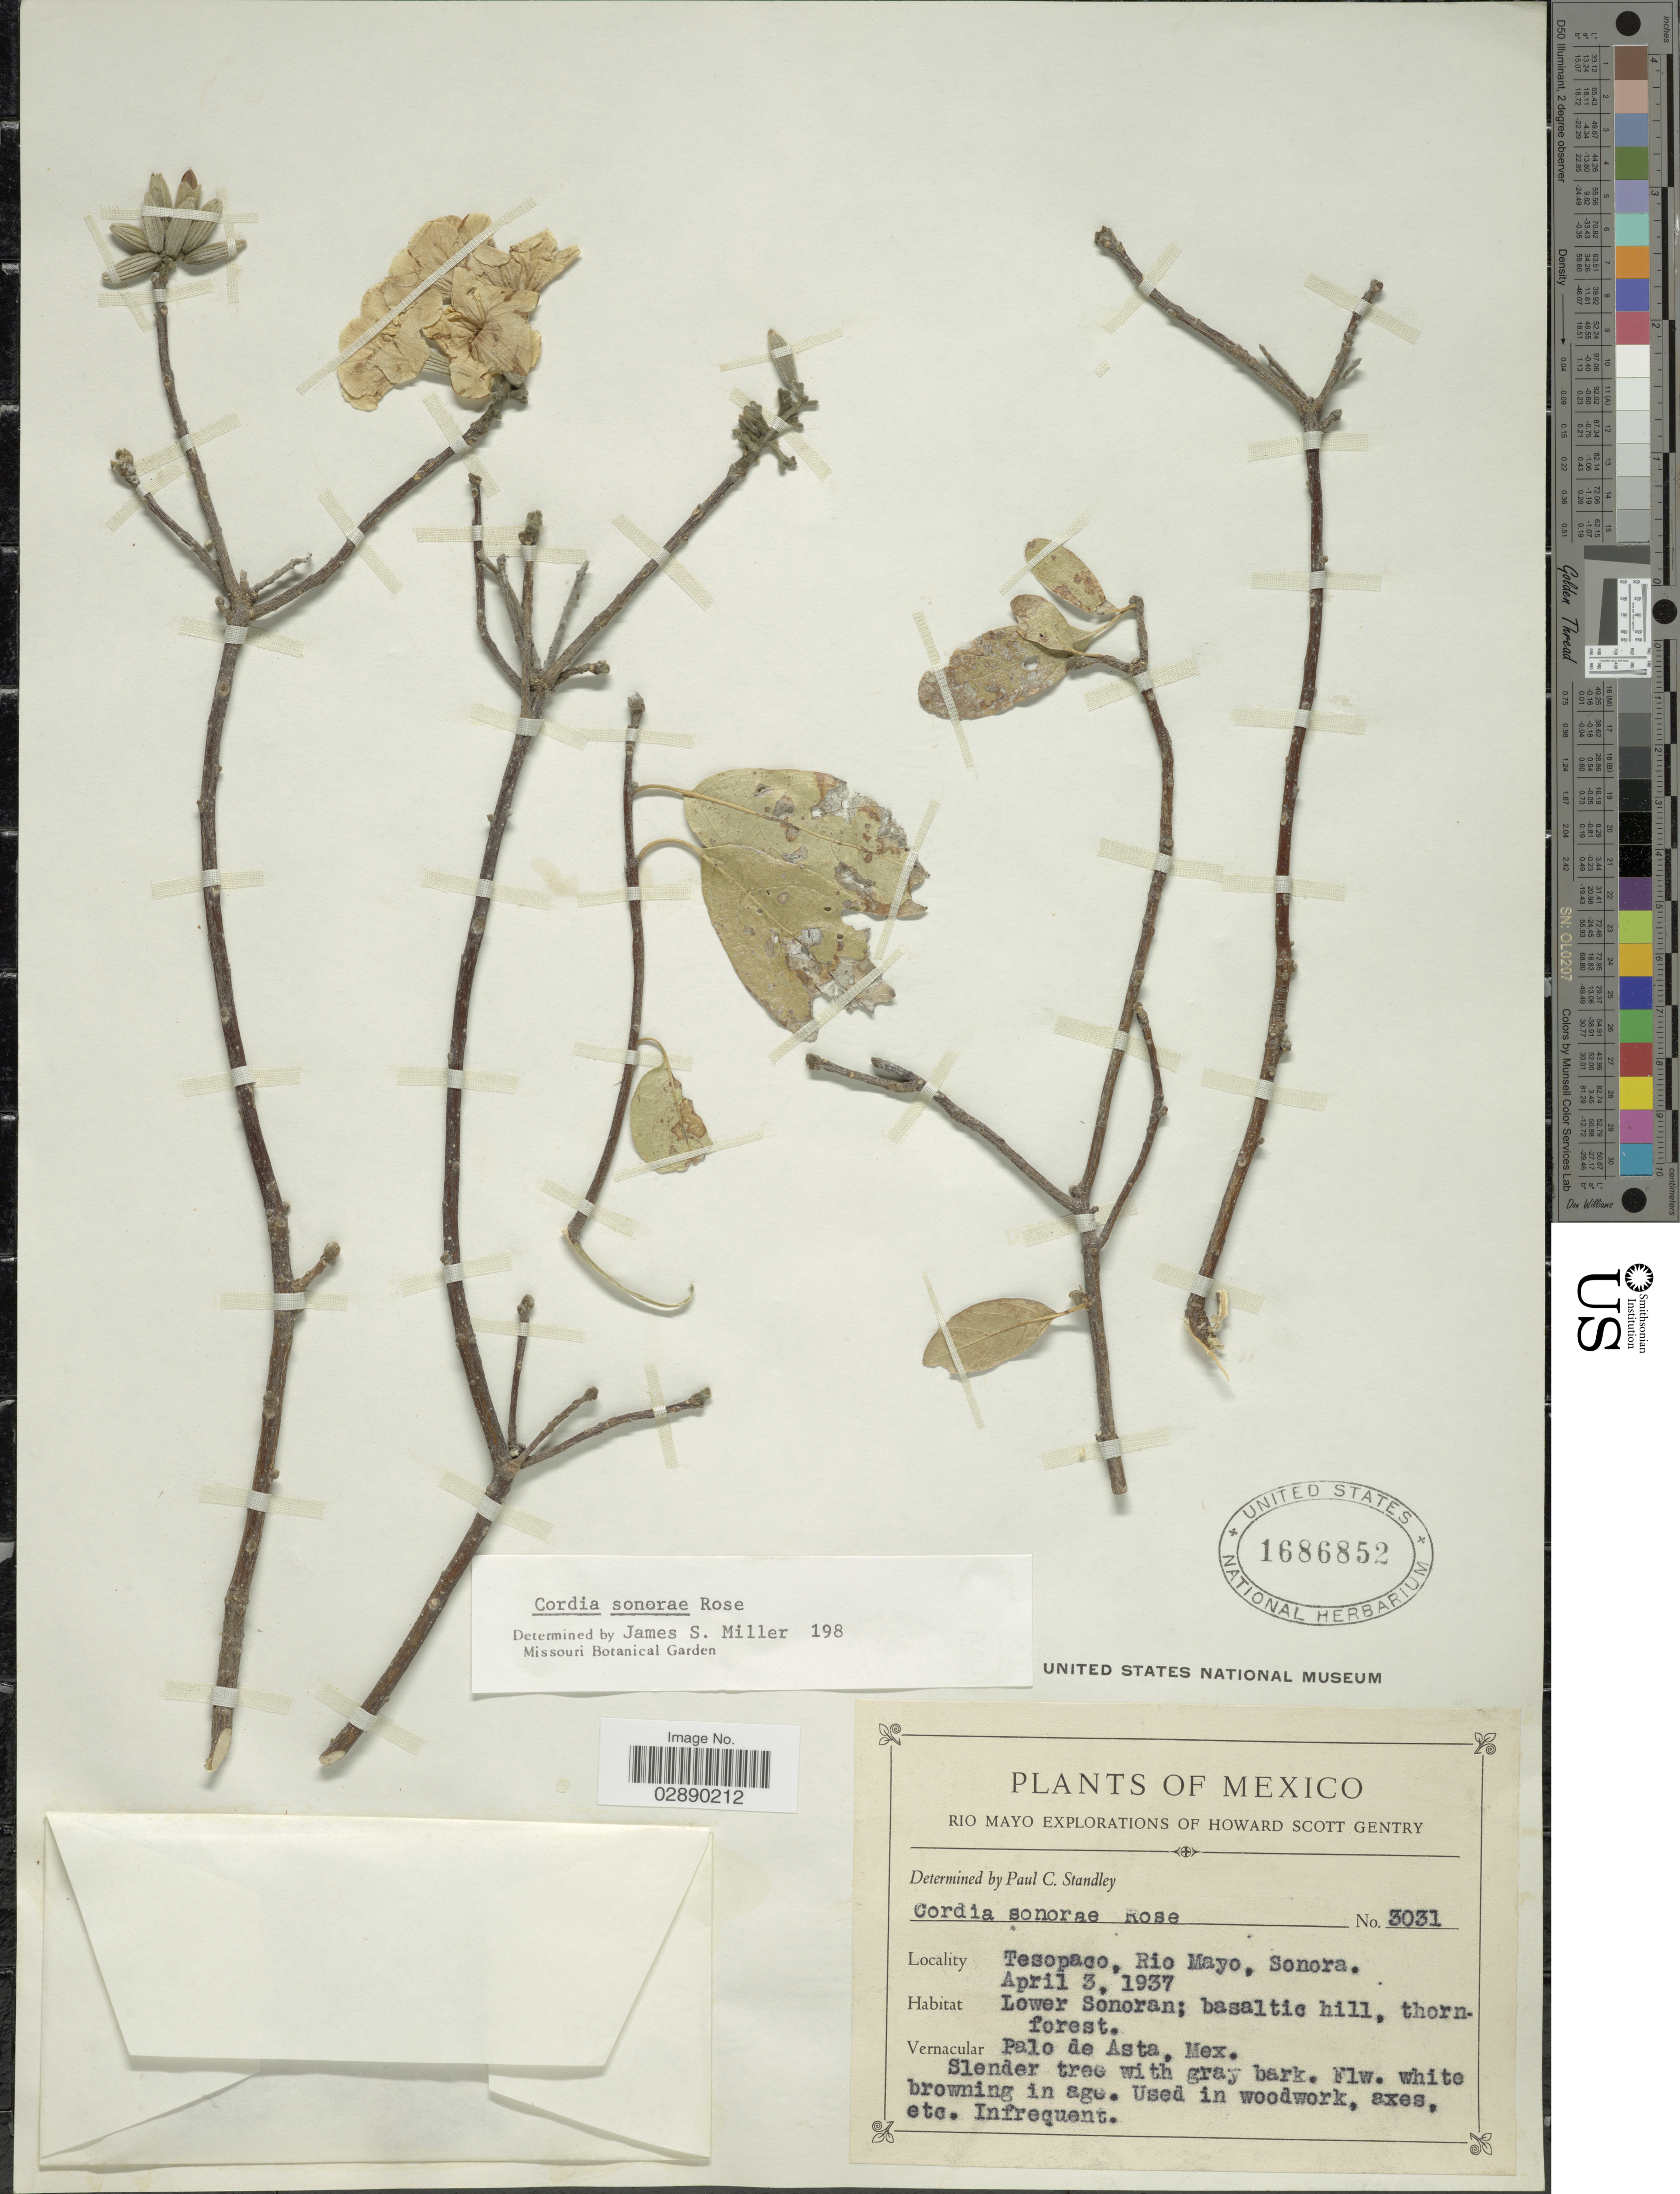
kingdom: Plantae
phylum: Tracheophyta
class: Magnoliopsida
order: Boraginales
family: Cordiaceae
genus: Cordia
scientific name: Cordia sonorae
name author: Rose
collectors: H. S. Gentry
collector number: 3031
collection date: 1937-04-03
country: Mexico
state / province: Sonora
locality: Rio Mayo. Tesopaco, Rio Mayo. Lower Sonoran.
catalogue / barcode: US 1686852